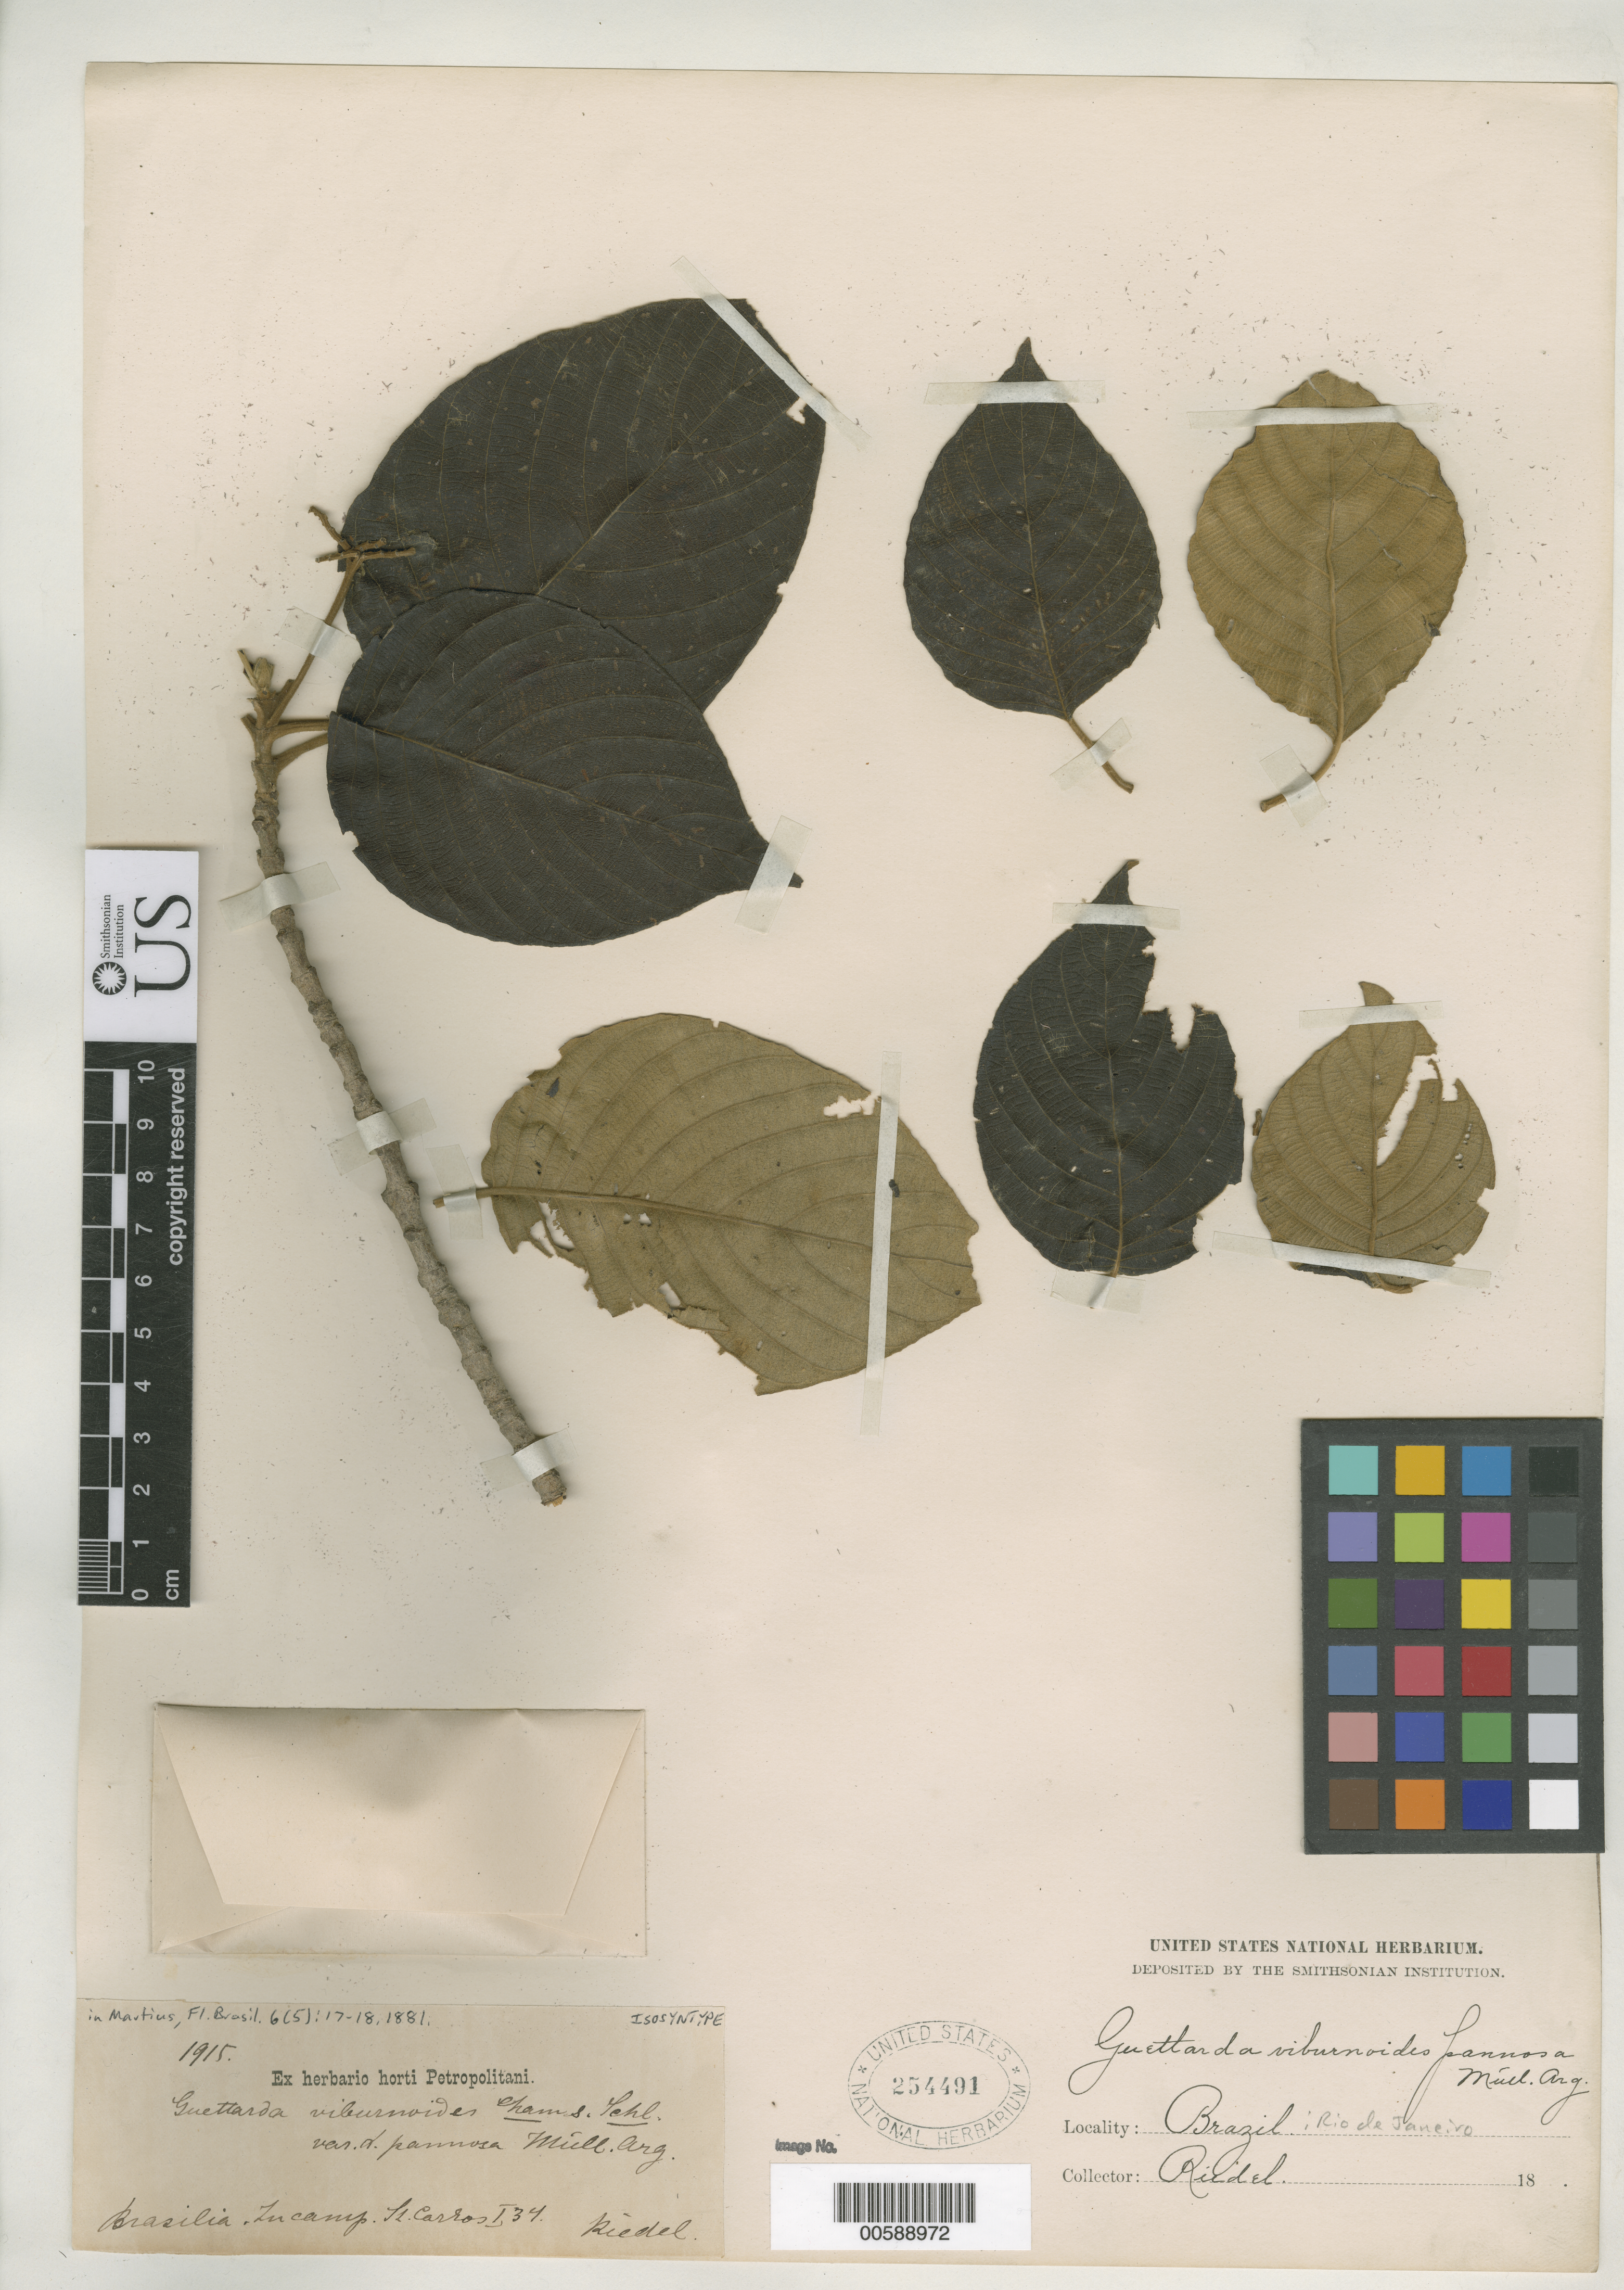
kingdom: Plantae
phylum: Tracheophyta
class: Magnoliopsida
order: Gentianales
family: Rubiaceae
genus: Guettarda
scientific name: Guettarda viburnoides var. pannosa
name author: Müll. Arg. in Mart.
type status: Isosyntype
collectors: L. Riedel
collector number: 1915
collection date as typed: Jan 1934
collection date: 1934-01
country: Brazil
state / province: Rio de Janeiro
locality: In camp St. Carlos.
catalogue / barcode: US 254491